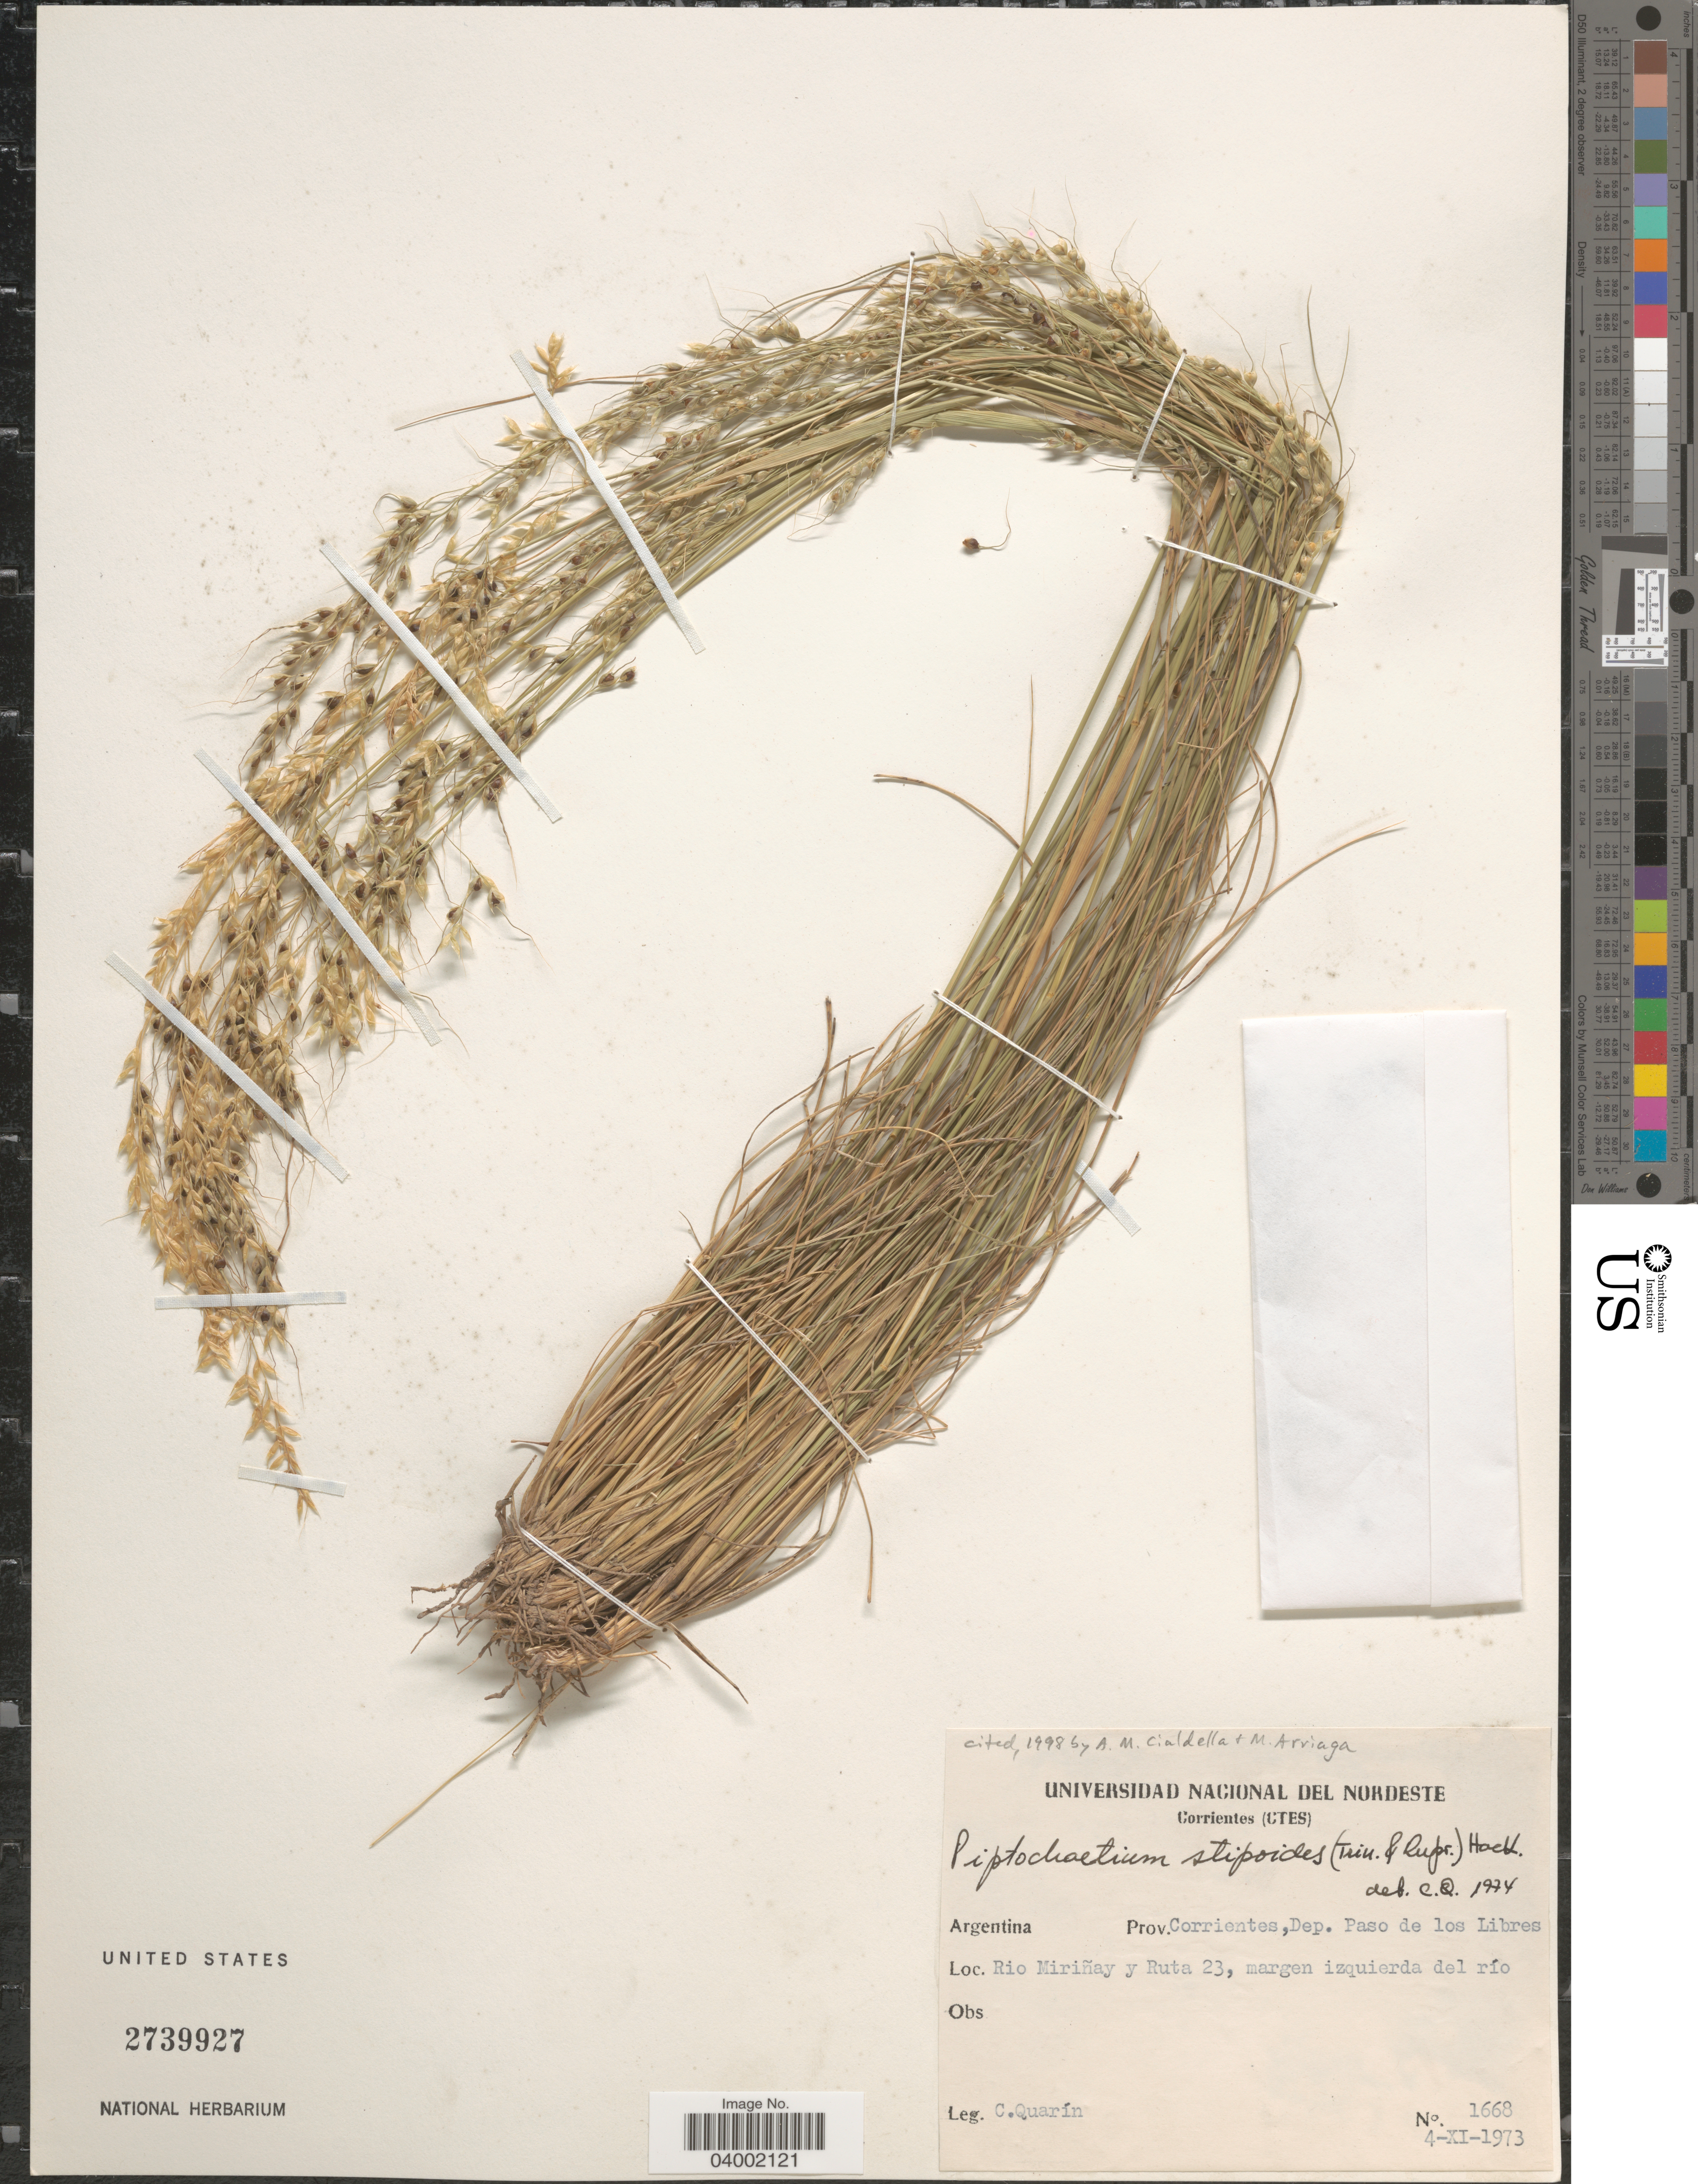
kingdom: Plantae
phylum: Tracheophyta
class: Liliopsida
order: Poales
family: Poaceae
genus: Piptochaetium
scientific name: Piptochaetium stipoides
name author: (Trin. & Rupr.) Hack. & Arechav.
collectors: C. Quarín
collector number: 1668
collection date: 1973-11-04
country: Argentina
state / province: Corrientes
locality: Dep. Paso de los Libres. Rio Miriñay y Ruta 23, margen izquierda del río.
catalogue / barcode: US 2739927